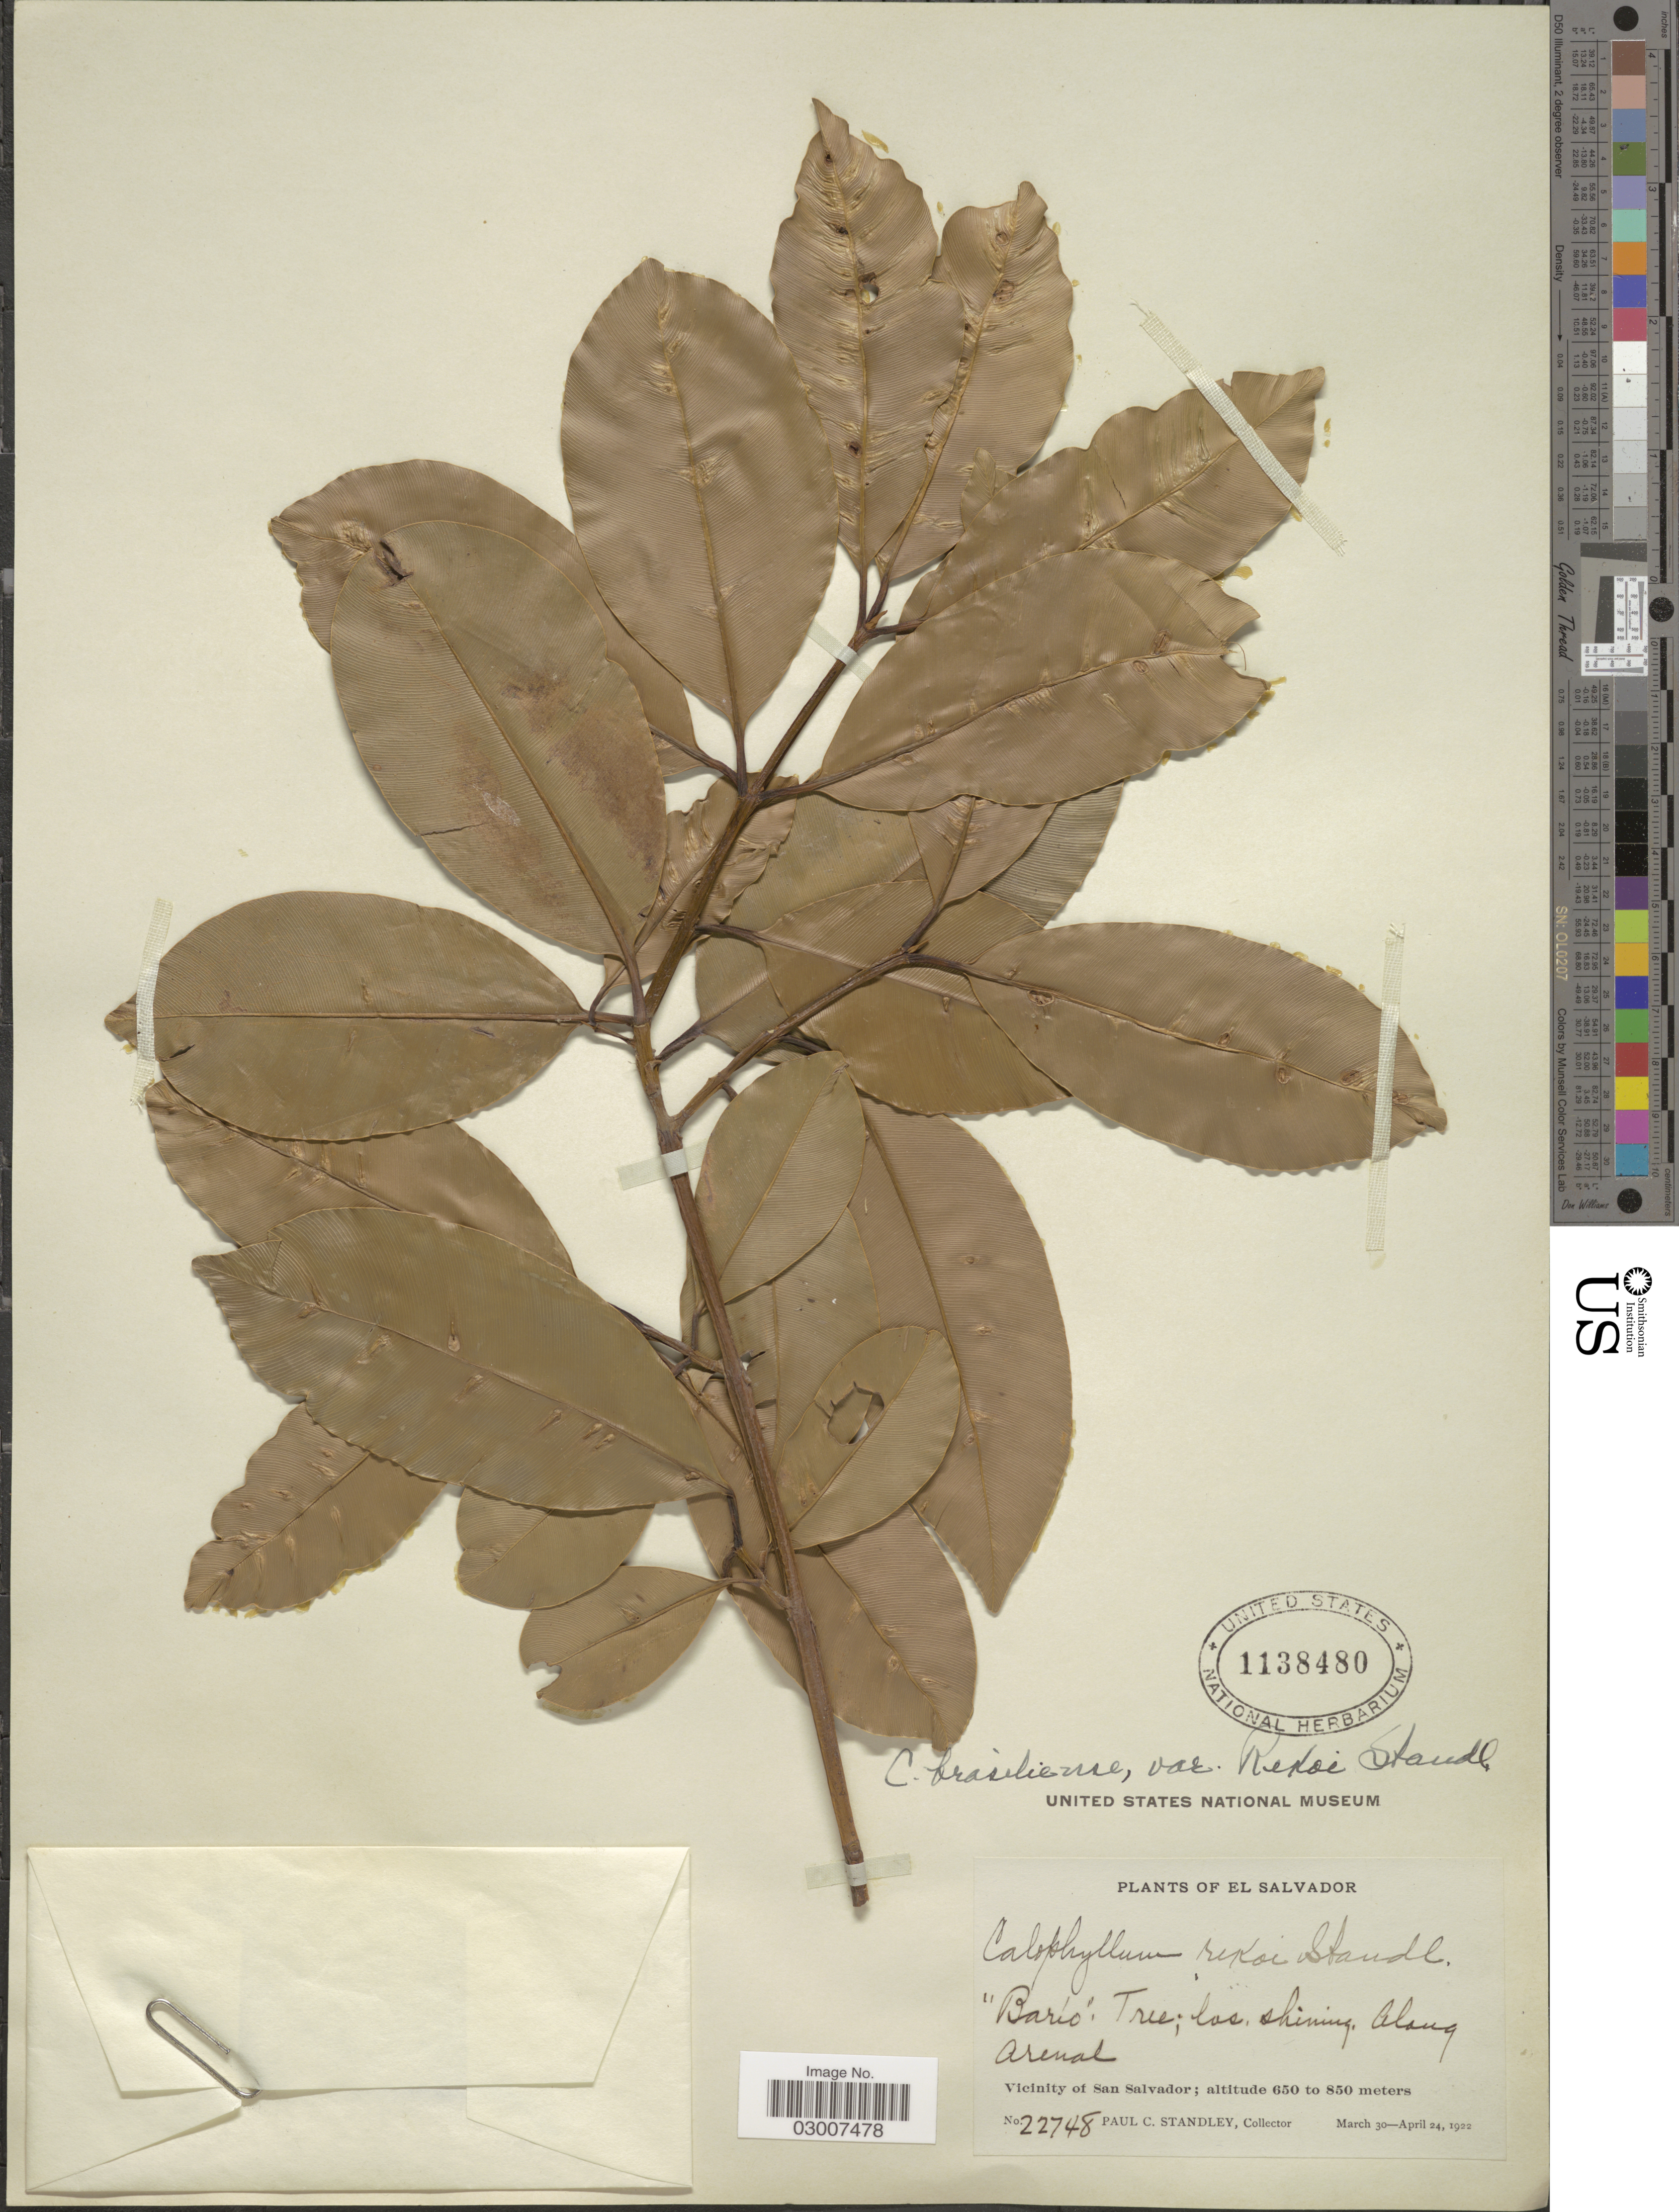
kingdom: Plantae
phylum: Tracheophyta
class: Magnoliopsida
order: Malpighiales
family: Calophyllaceae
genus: Calophyllum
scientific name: Calophyllum brasiliense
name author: Cambess.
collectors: P. C. Standley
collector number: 22748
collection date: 1922-03-30/1922-04-24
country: El Salvador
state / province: San Salvador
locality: Vicinity of San Salvador. Along Arenal.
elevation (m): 650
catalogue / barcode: US 1138480